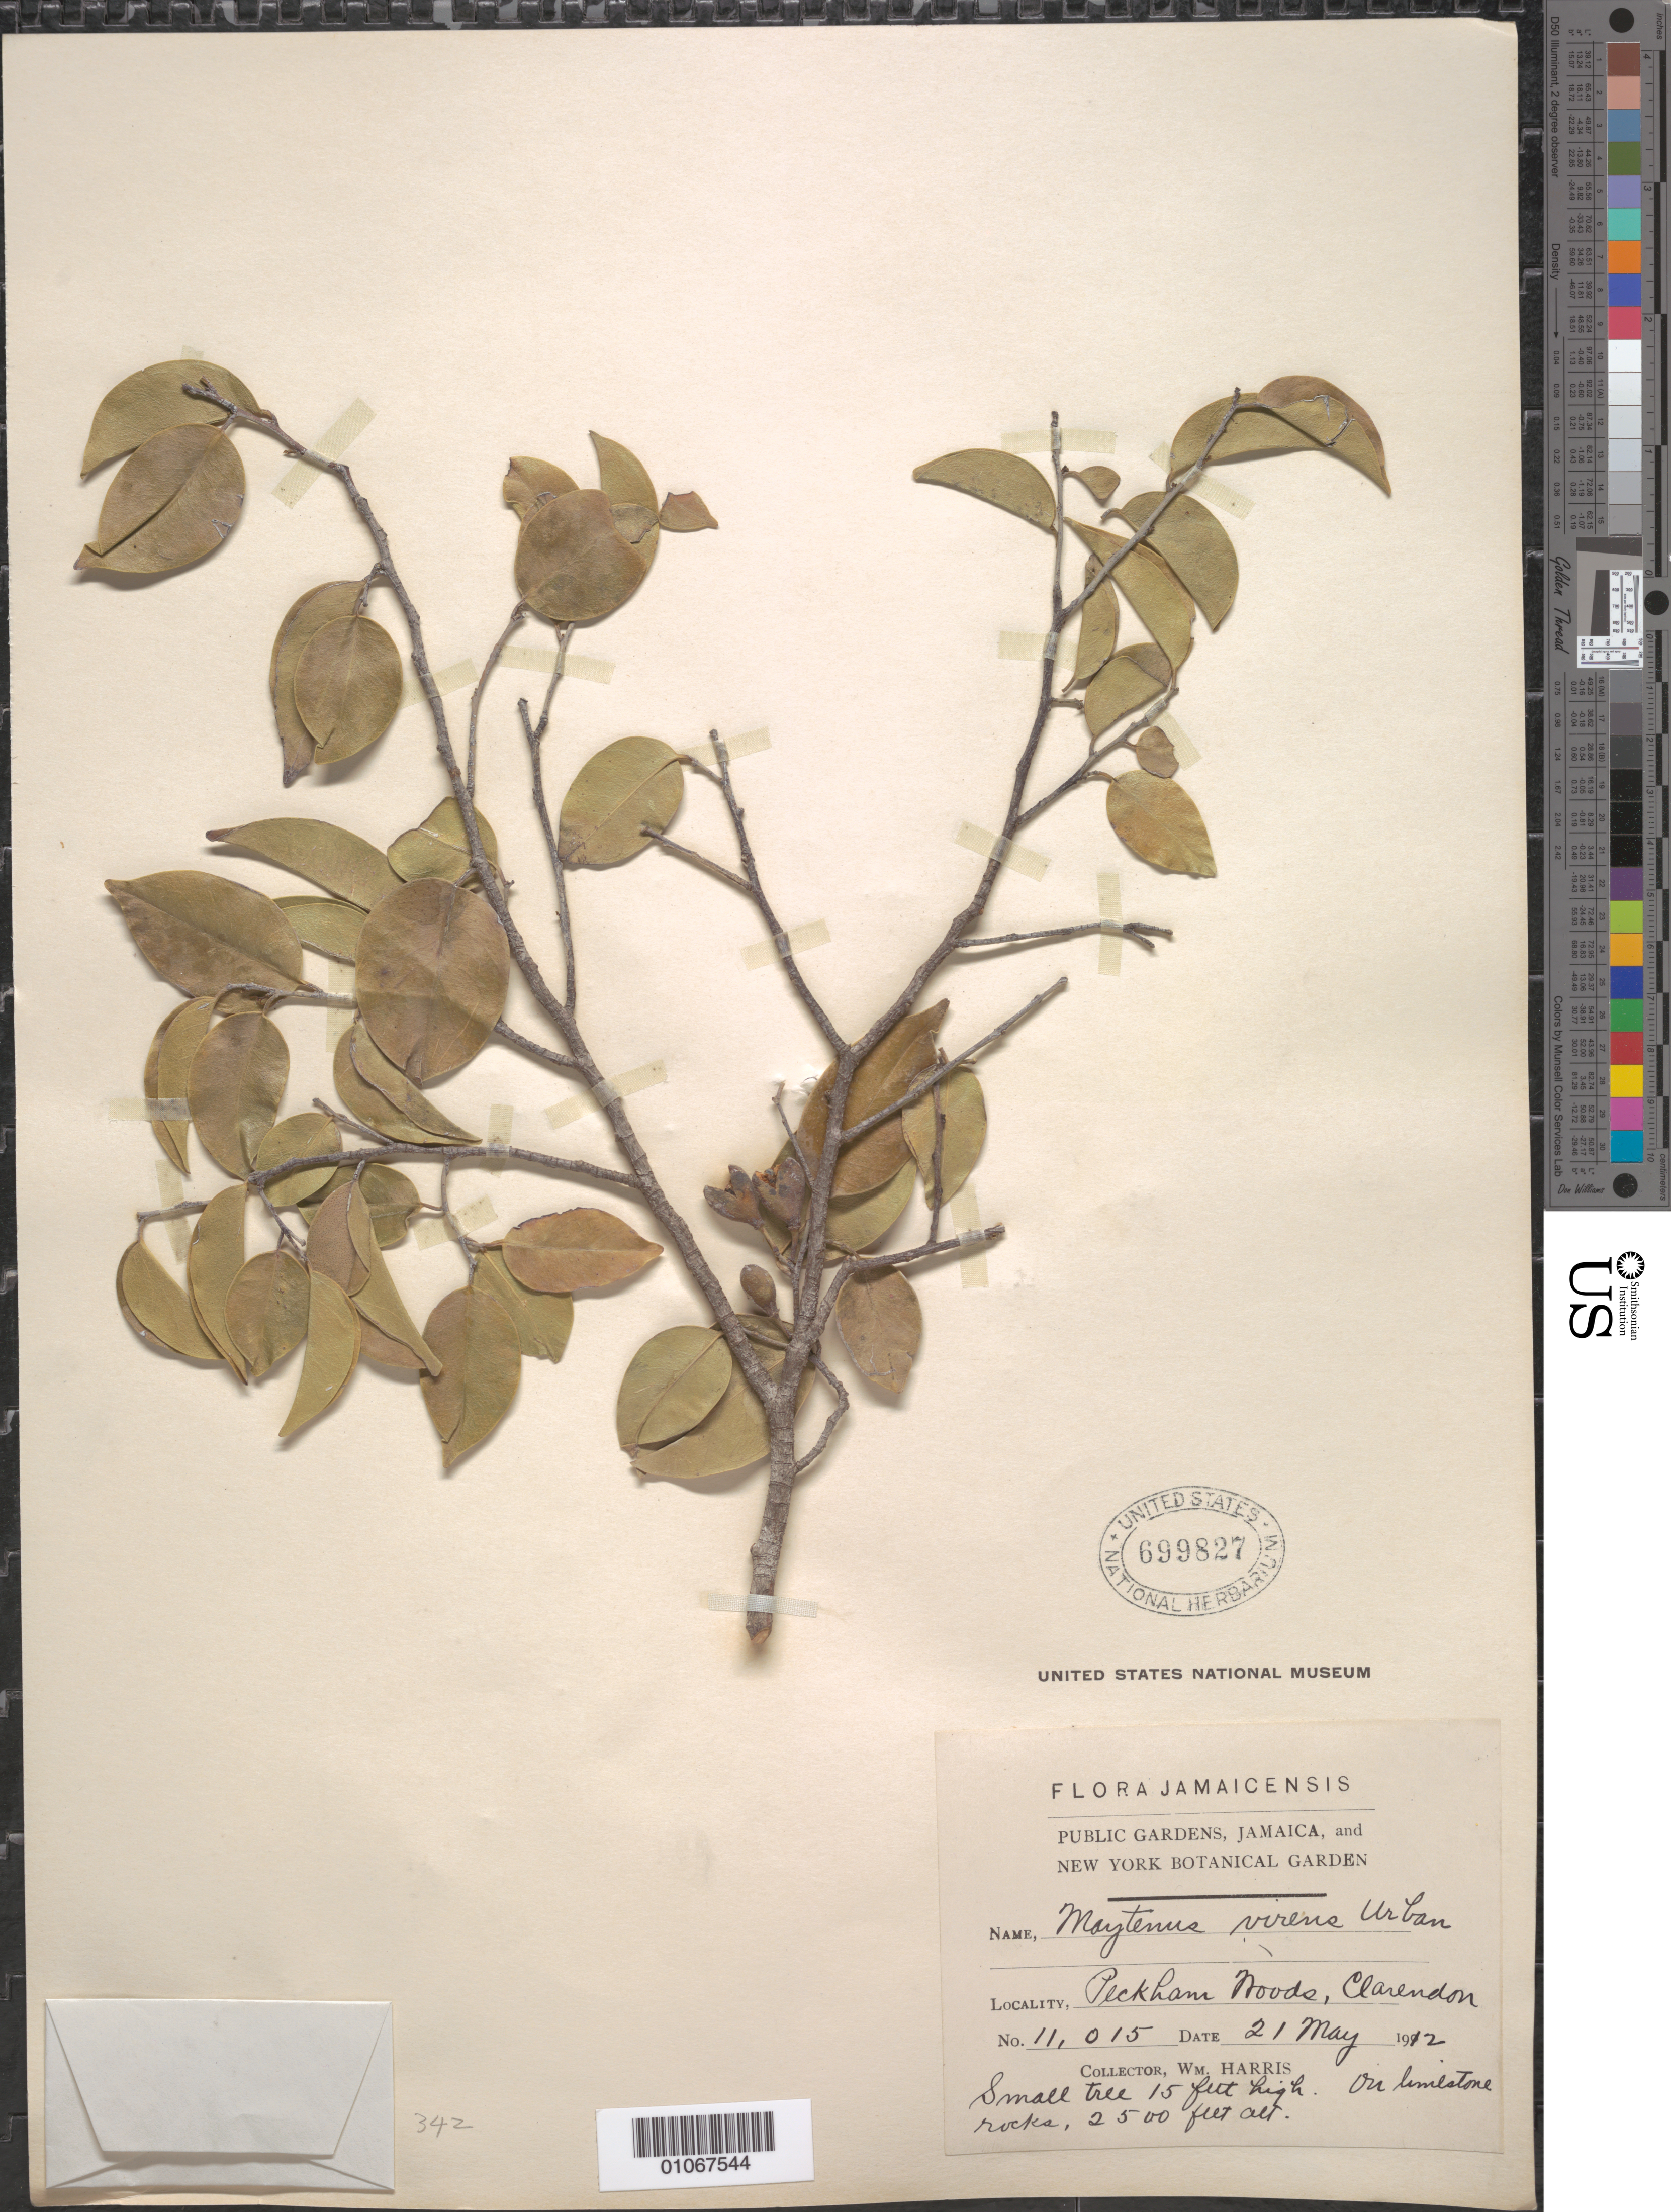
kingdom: Plantae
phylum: Tracheophyta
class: Magnoliopsida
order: Celastrales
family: Celastraceae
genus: Maytenus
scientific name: Maytenus virens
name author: Urb.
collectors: W. Harris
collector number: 11015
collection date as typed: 21 May 1920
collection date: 1920-05-21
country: Jamaica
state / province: Clarendon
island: Jamaica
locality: Peckham woods.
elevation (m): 762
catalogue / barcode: US 699827